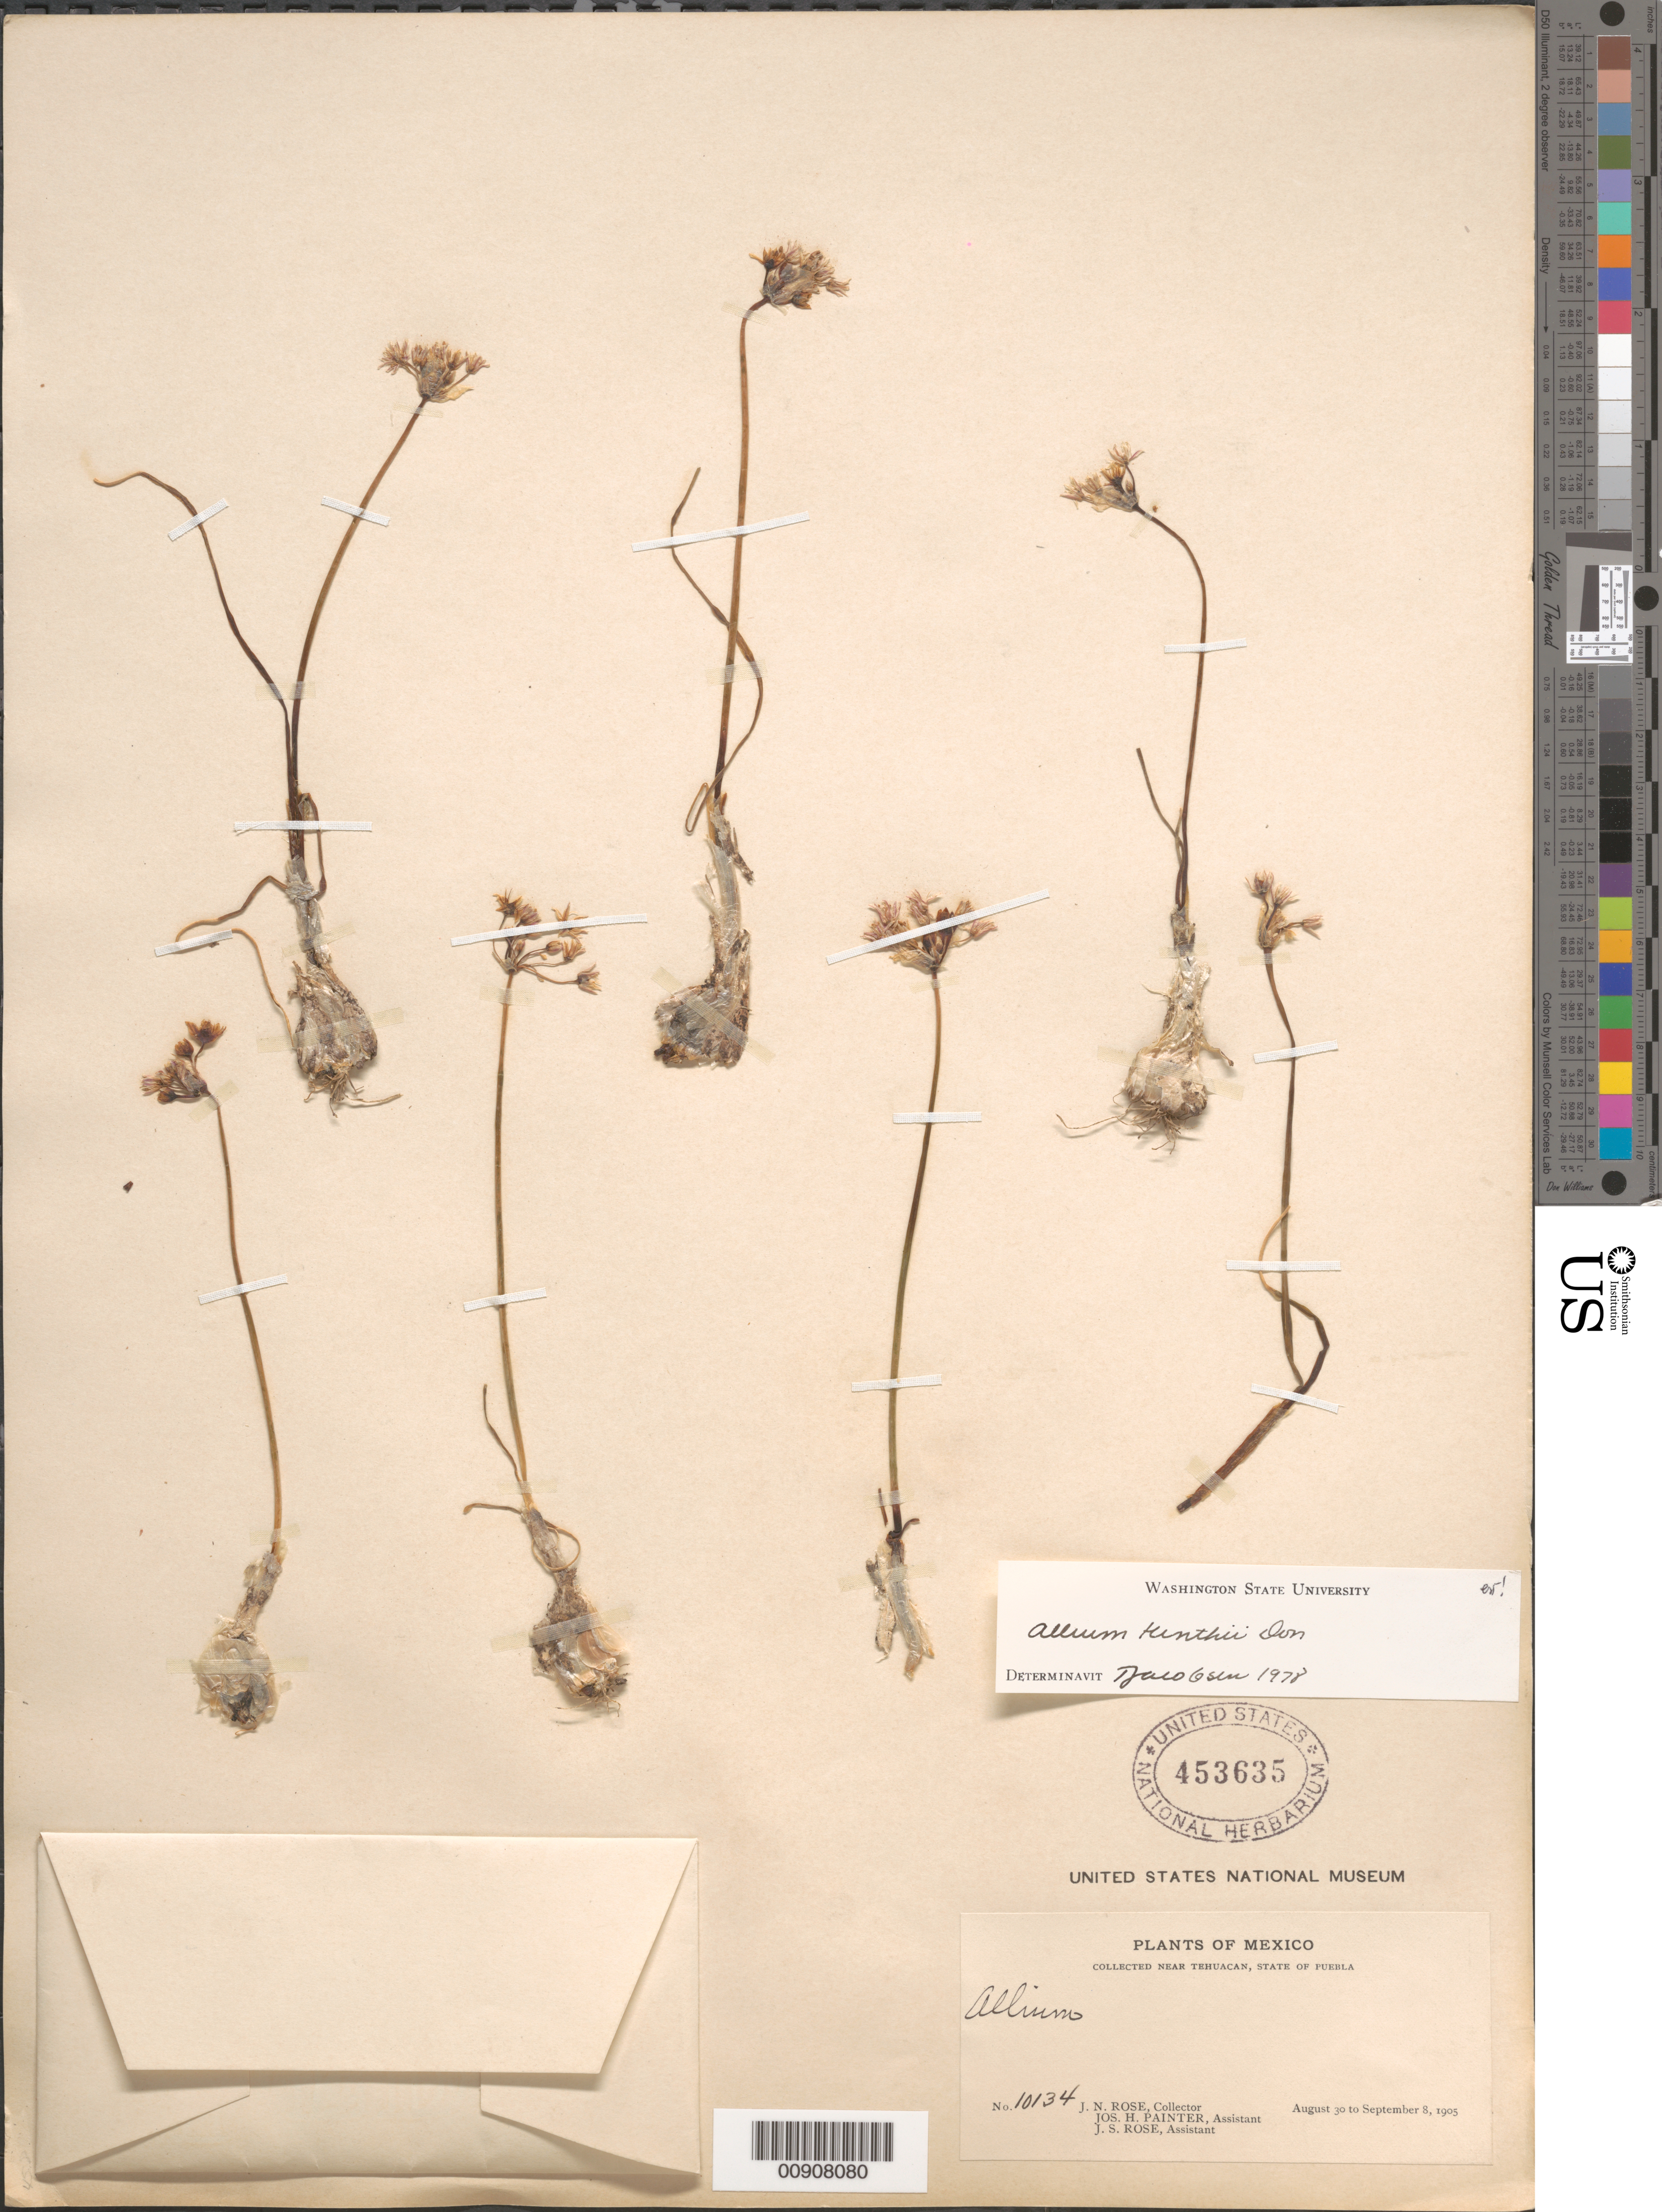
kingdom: Plantae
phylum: Tracheophyta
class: Liliopsida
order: Asparagales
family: Amaryllidaceae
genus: Allium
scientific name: Allium kunthii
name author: G. Don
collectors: J. N. Rose, J. H. Painter & J. S. Rose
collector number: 10134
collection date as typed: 30 Aug 1905 to 08 Sep 1905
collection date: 1905-08-30/1905-09-08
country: Mexico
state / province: Puebla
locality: Near Tehuacán, State of Puebla.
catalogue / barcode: US 453635